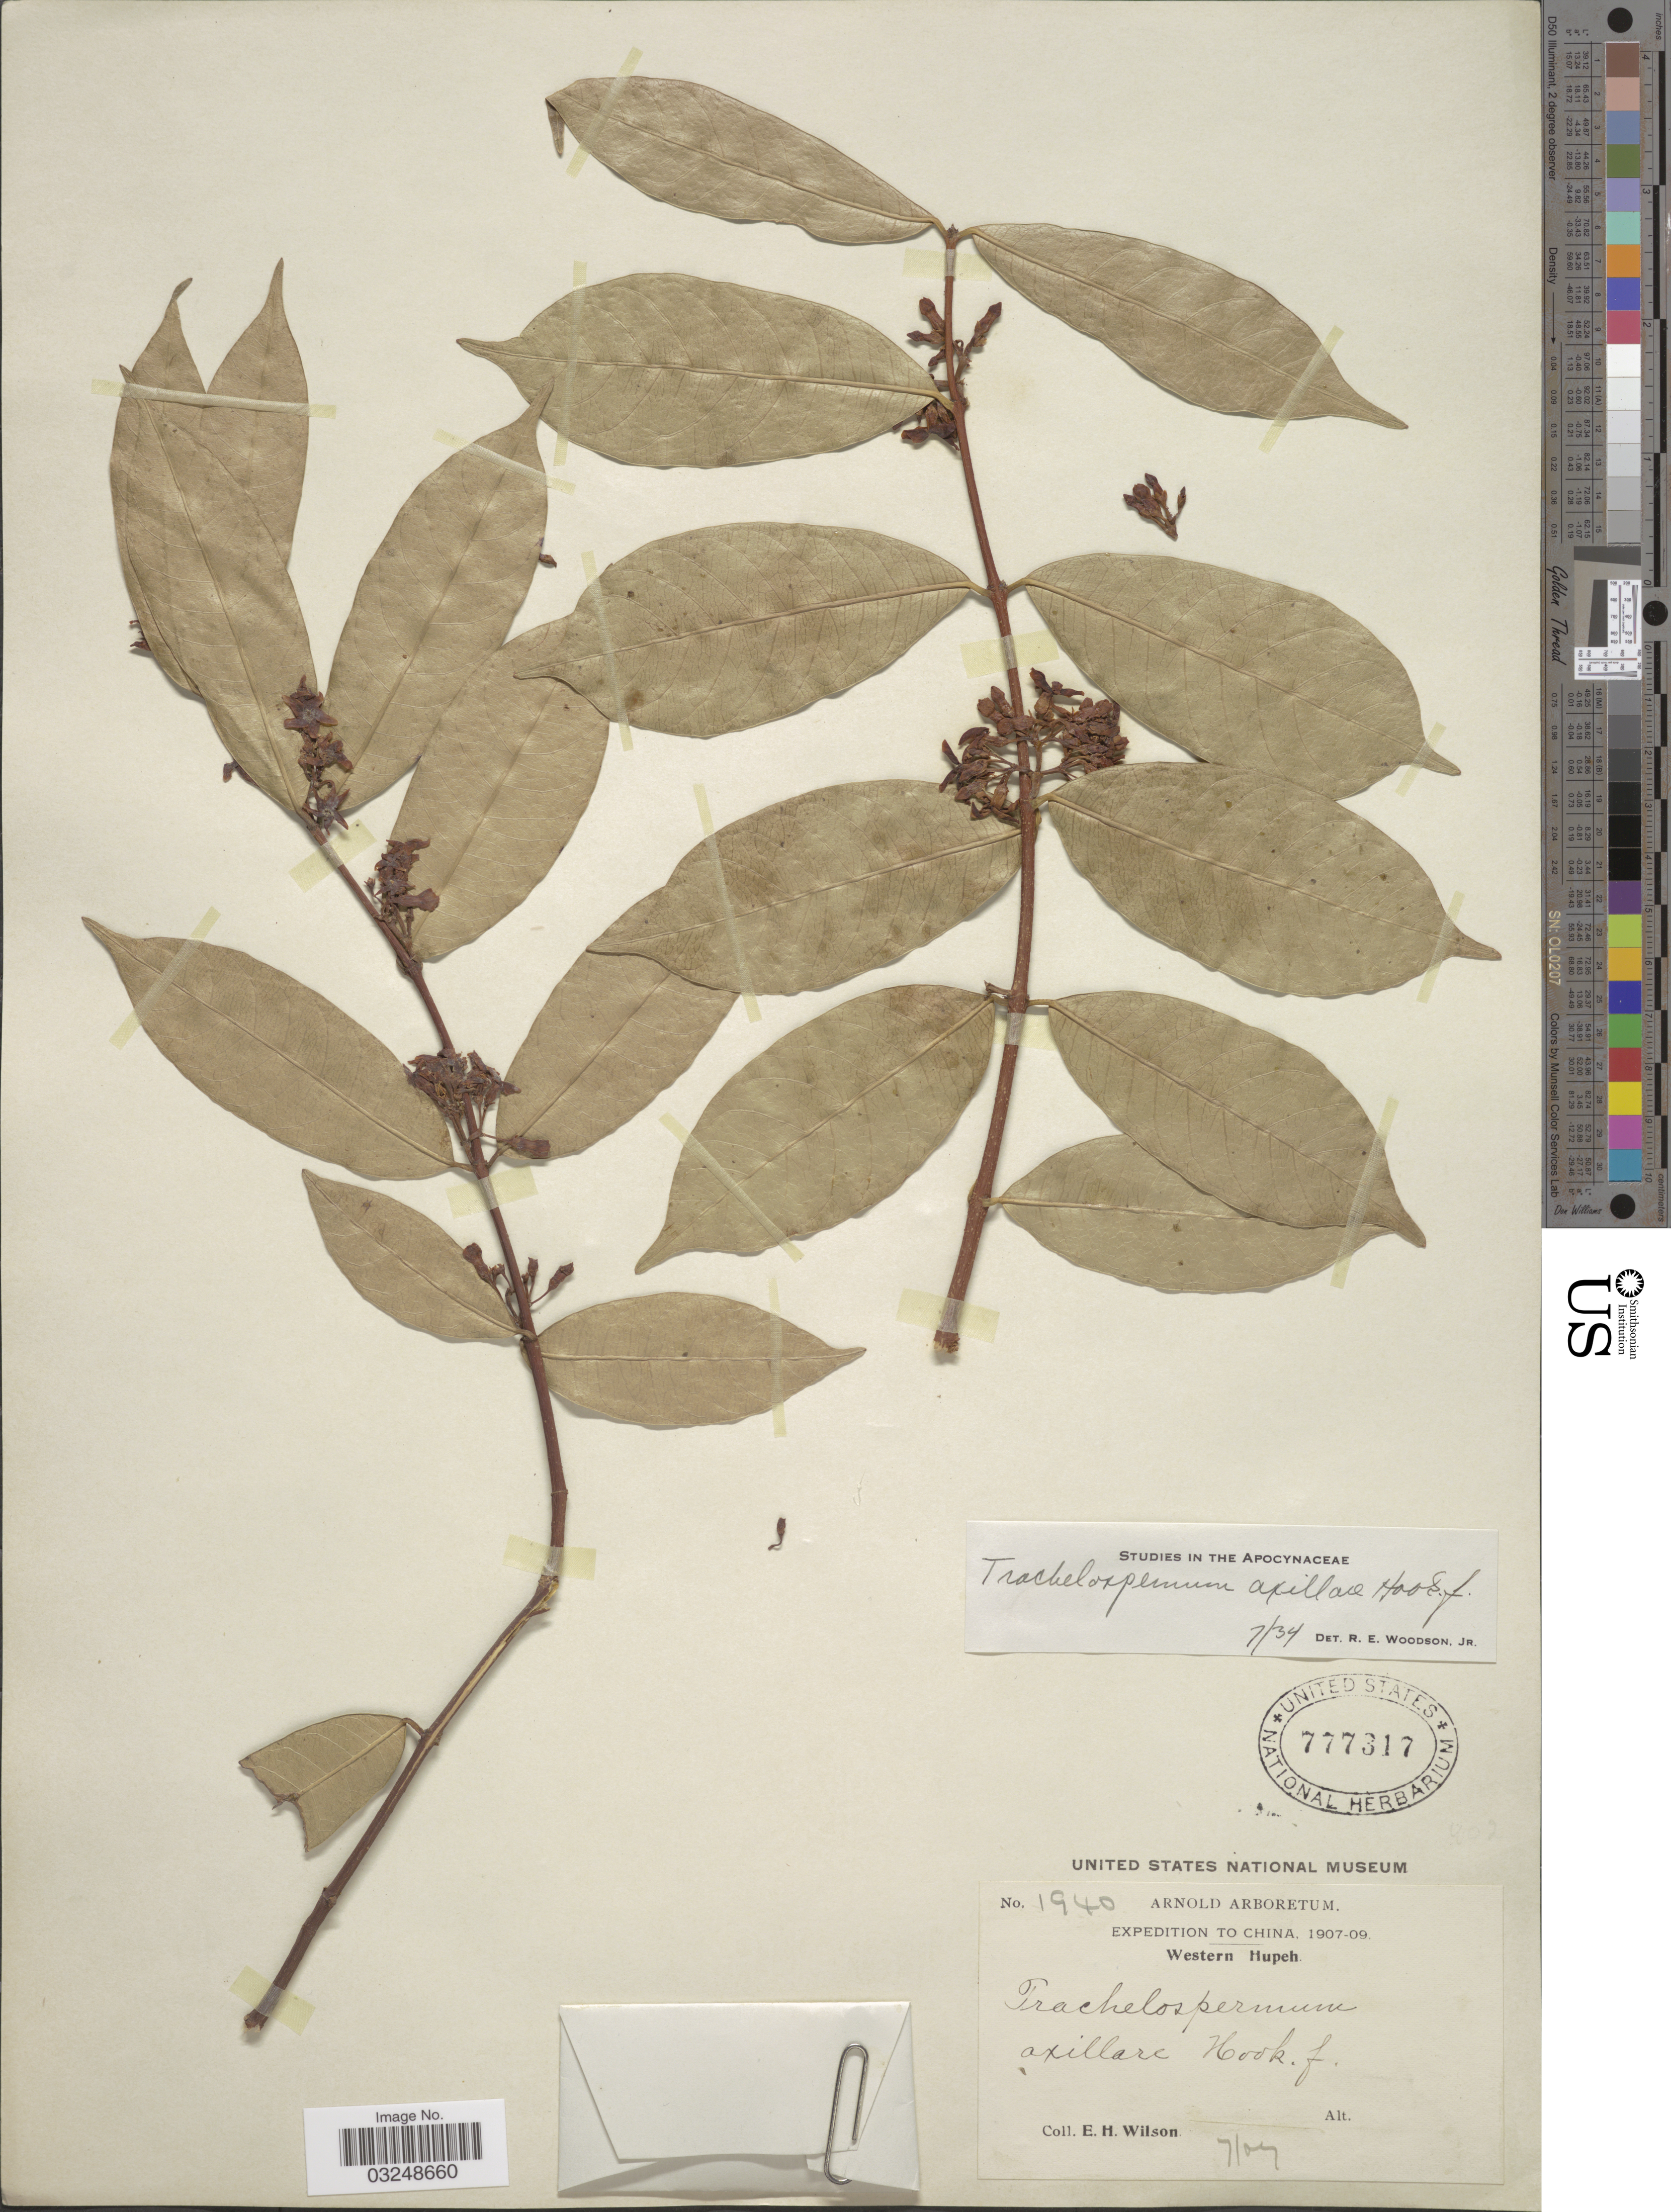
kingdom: Plantae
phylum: Tracheophyta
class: Magnoliopsida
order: Gentianales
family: Apocynaceae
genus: Trachelospermum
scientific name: Trachelospermum axillare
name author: Hook. f.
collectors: E. Wilson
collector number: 1940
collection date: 1907-07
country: China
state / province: Hubei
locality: Western Hupeh.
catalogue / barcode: US 777317